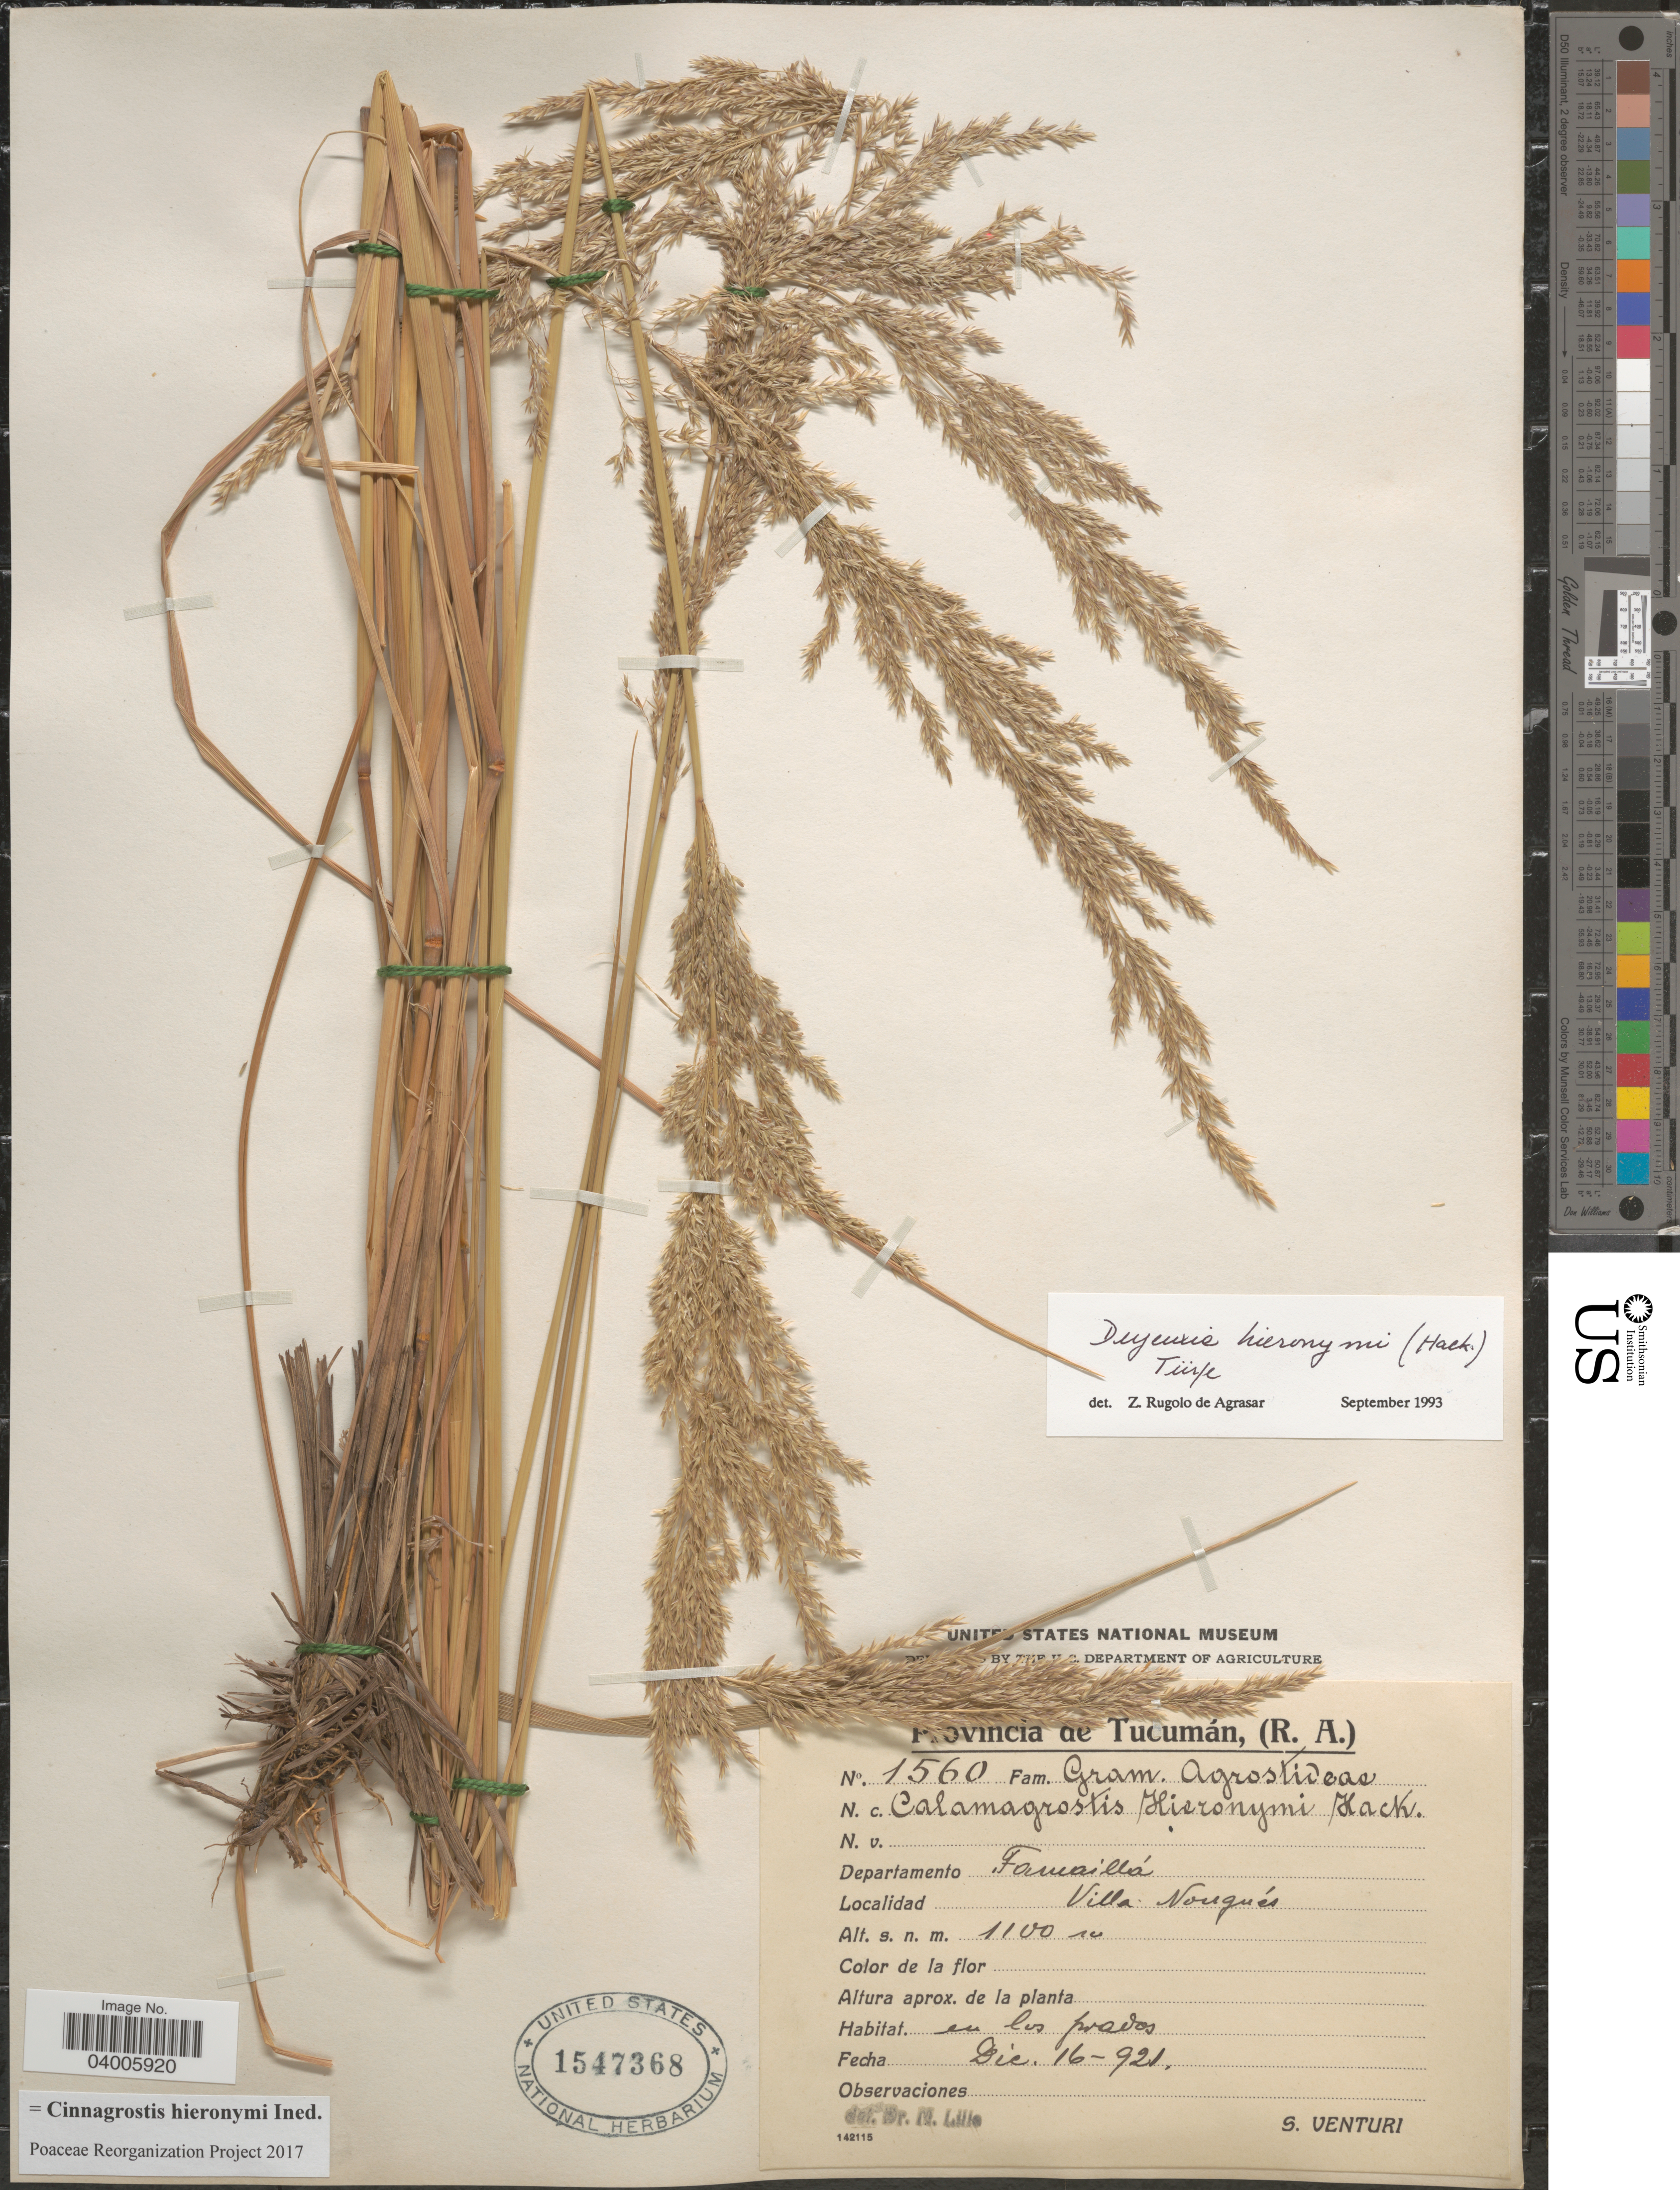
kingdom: Plantae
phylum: Tracheophyta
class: Liliopsida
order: Poales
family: Poaceae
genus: Cinnagrostis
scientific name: Cinnagrostis hieronymi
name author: (Hack.) P.M. Peterson et al.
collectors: S. Venturi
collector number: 1560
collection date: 1921-12-16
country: Argentina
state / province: Tucuman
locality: Departamento Famaillá. Villa Nougués.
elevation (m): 1100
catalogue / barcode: US 1547368